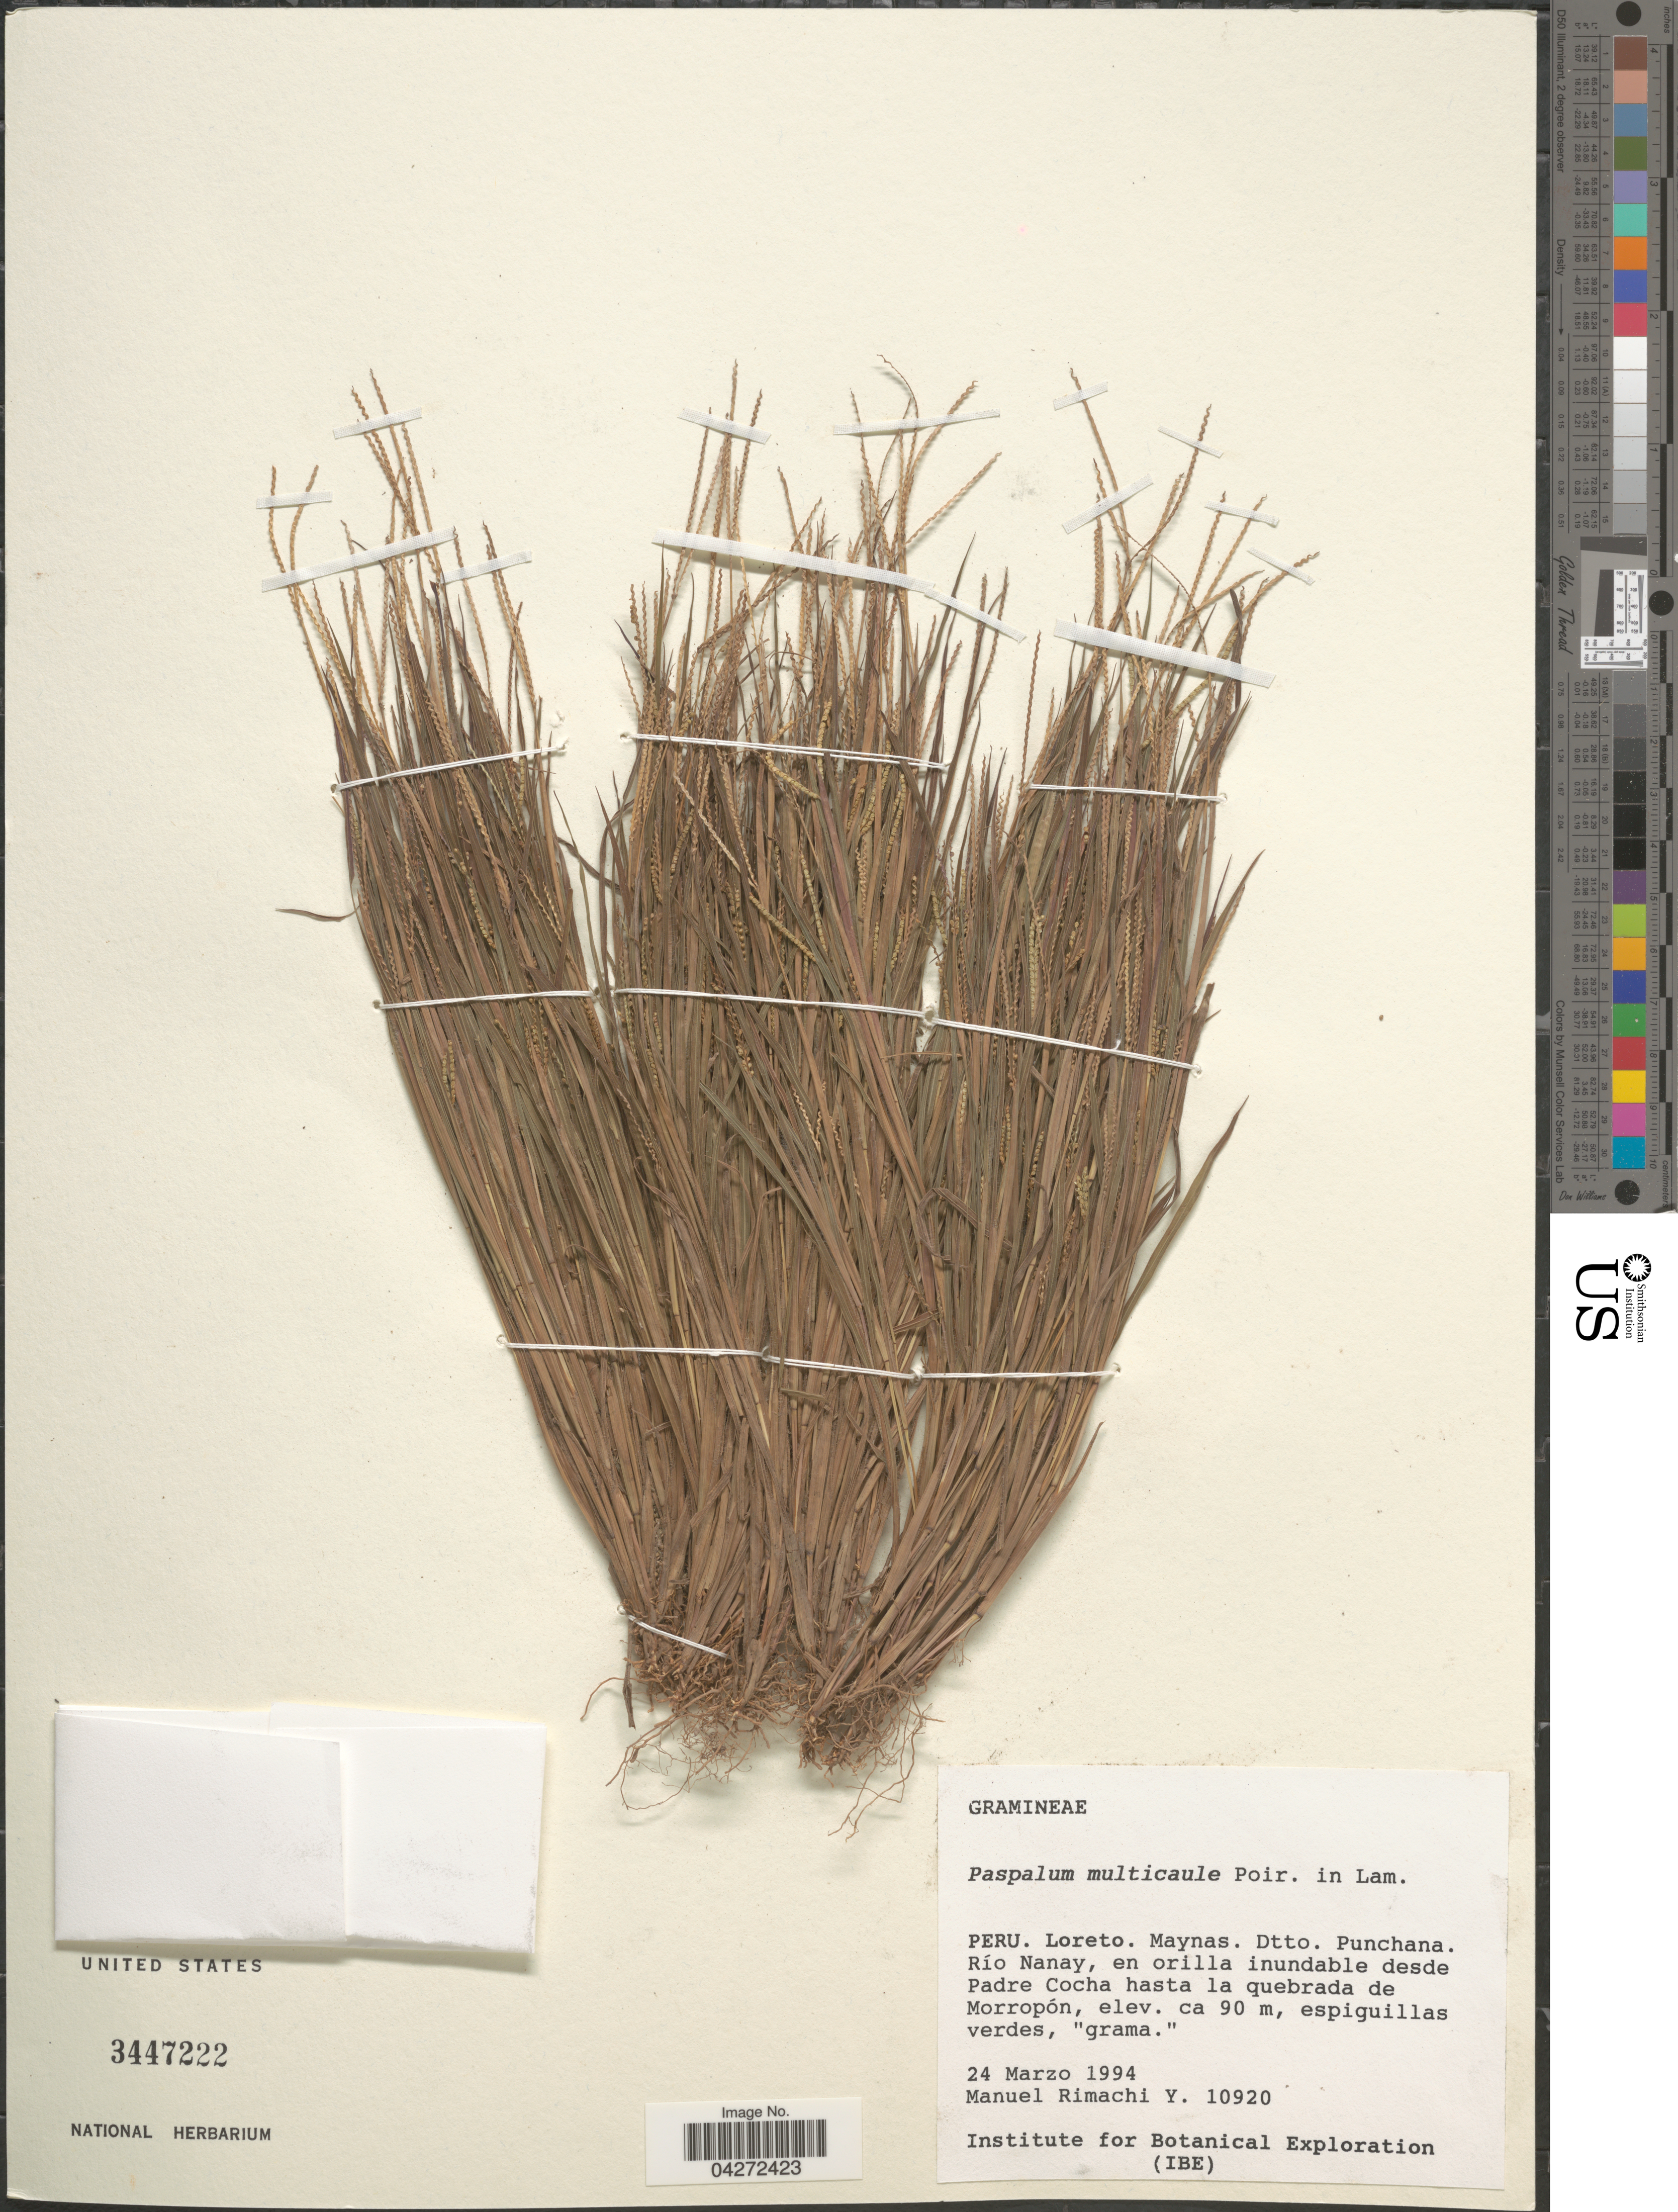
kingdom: Plantae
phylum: Tracheophyta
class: Liliopsida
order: Poales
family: Poaceae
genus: Paspalum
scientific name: Paspalum multicaule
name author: Poir.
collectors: M. Rimachi Y.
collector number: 10920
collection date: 1994-03-24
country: Peru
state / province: Loreto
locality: Maynas. Dtto. Punchana. Río Nanay, en orilla inundable desde Padre Cocha hasta la quebrada de Morropón.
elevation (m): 90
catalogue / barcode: US 3447222